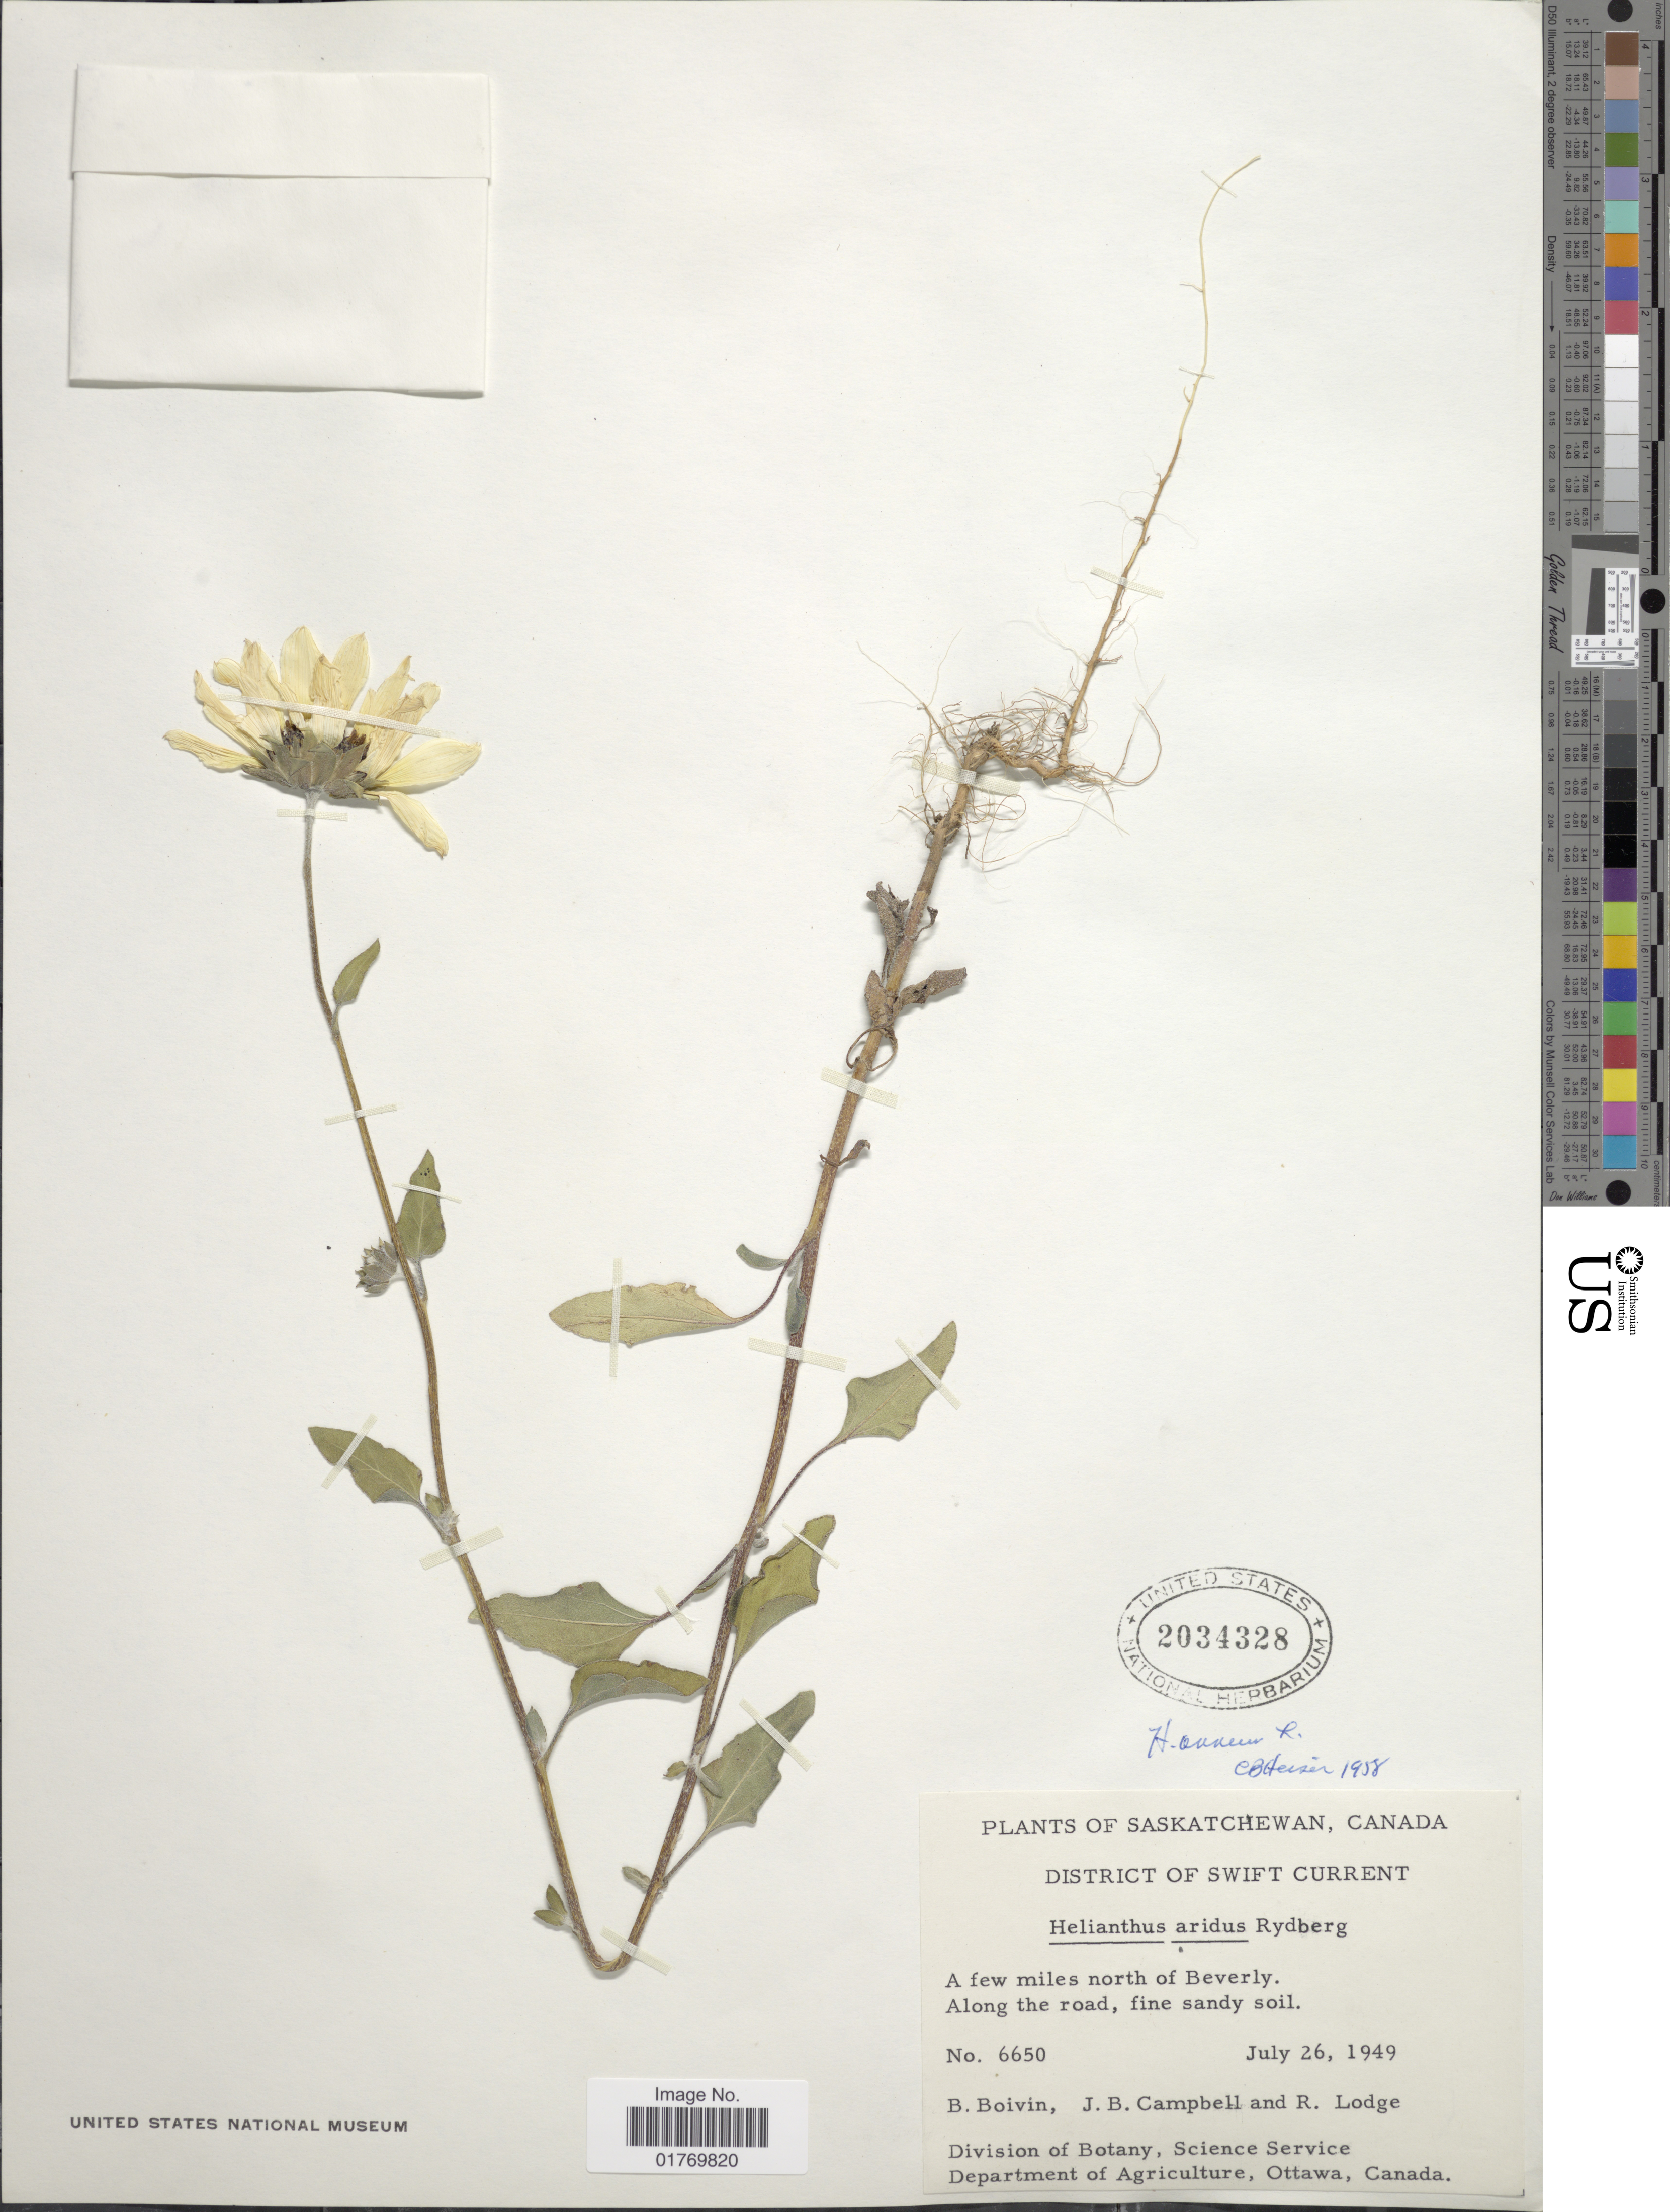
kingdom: Plantae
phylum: Tracheophyta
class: Magnoliopsida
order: Asterales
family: Asteraceae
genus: Helianthus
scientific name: Helianthus aridus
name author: Rydb.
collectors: J. R. B. Boivin, J. Campbell & R. Lodge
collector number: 6650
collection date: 1949-07-26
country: Canada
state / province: Saskatchewan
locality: District of Swift Current, A few miles north of Beverly, Along the road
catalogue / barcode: US 2034328